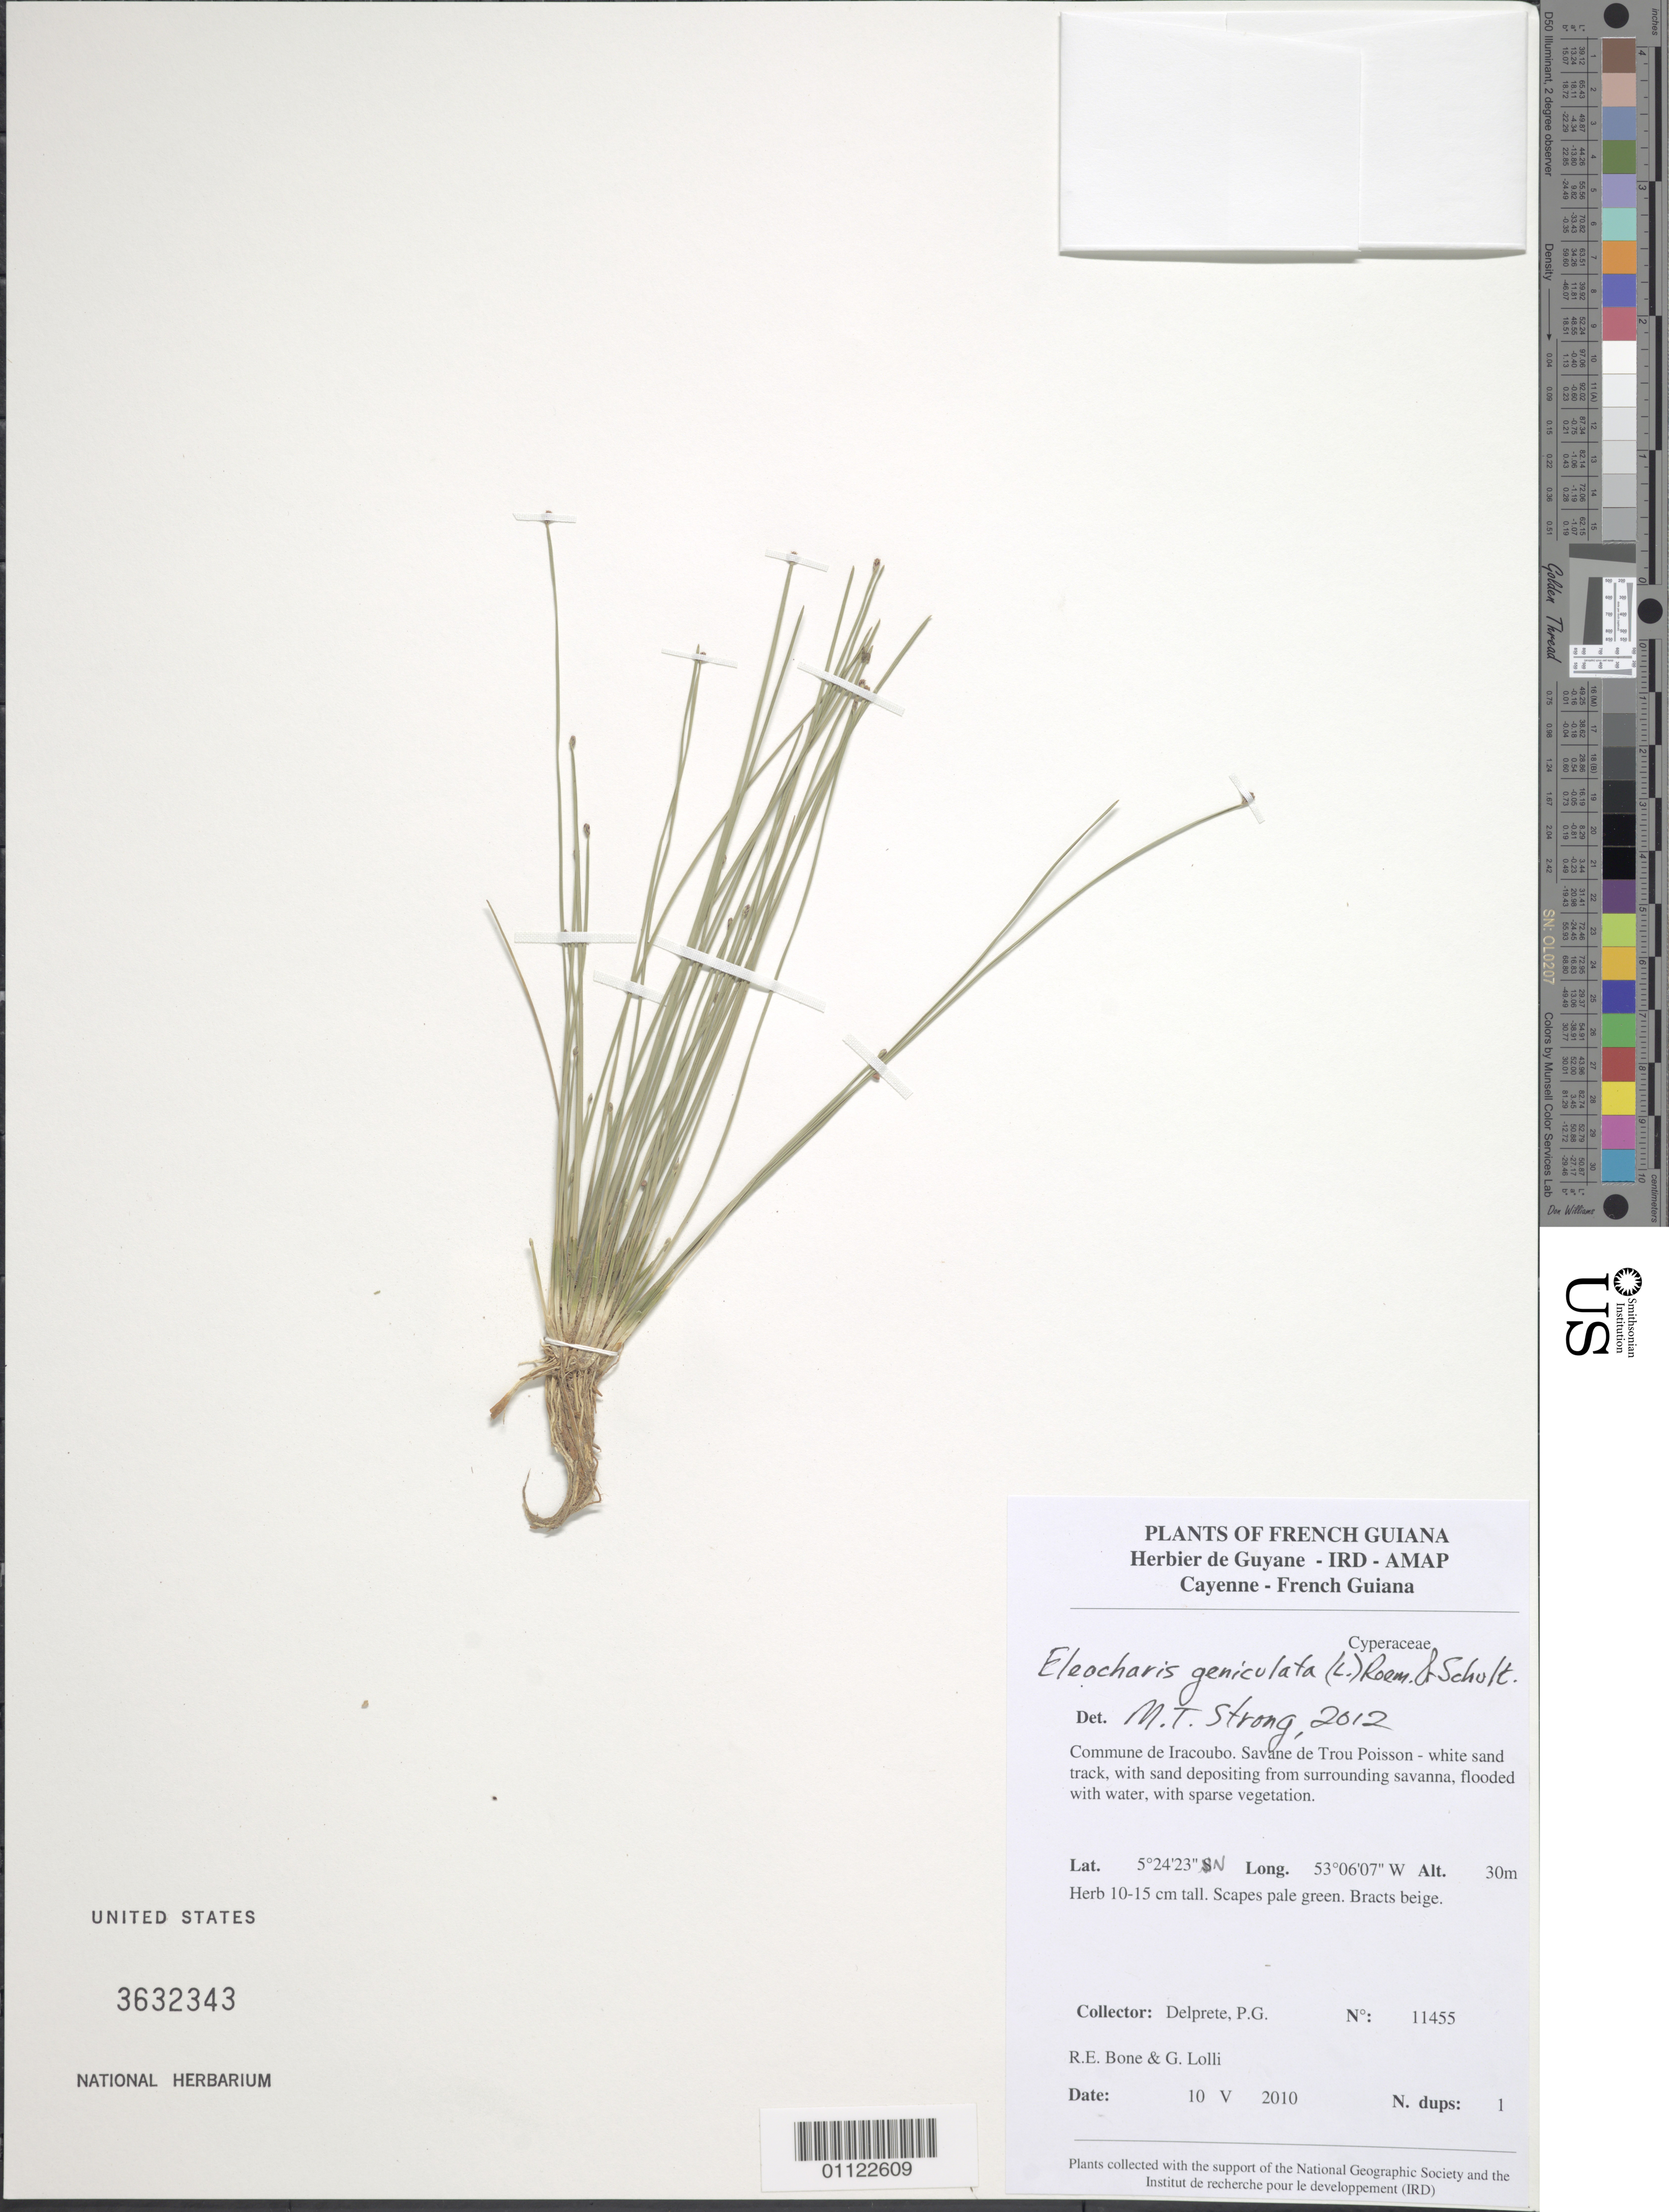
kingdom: Plantae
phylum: Tracheophyta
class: Liliopsida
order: Poales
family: Cyperaceae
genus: Eleocharis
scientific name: Eleocharis geniculata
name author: (L.) Roem. & Schult.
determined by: Strong, M. T., (US), Smithsonian Institution - National Museum of Natural History (UNITED STATES)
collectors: P. G. Delprete, R. Bone & G. Lolli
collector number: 11455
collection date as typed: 10-May-10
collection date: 1910-05-10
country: French Guiana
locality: Commune de Iracoubo. Savane de Trou Poisson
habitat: White sand track, with sand depositing from surrounding savanna, flooded with water, with sparse vegetation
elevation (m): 30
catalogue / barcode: US 3632343